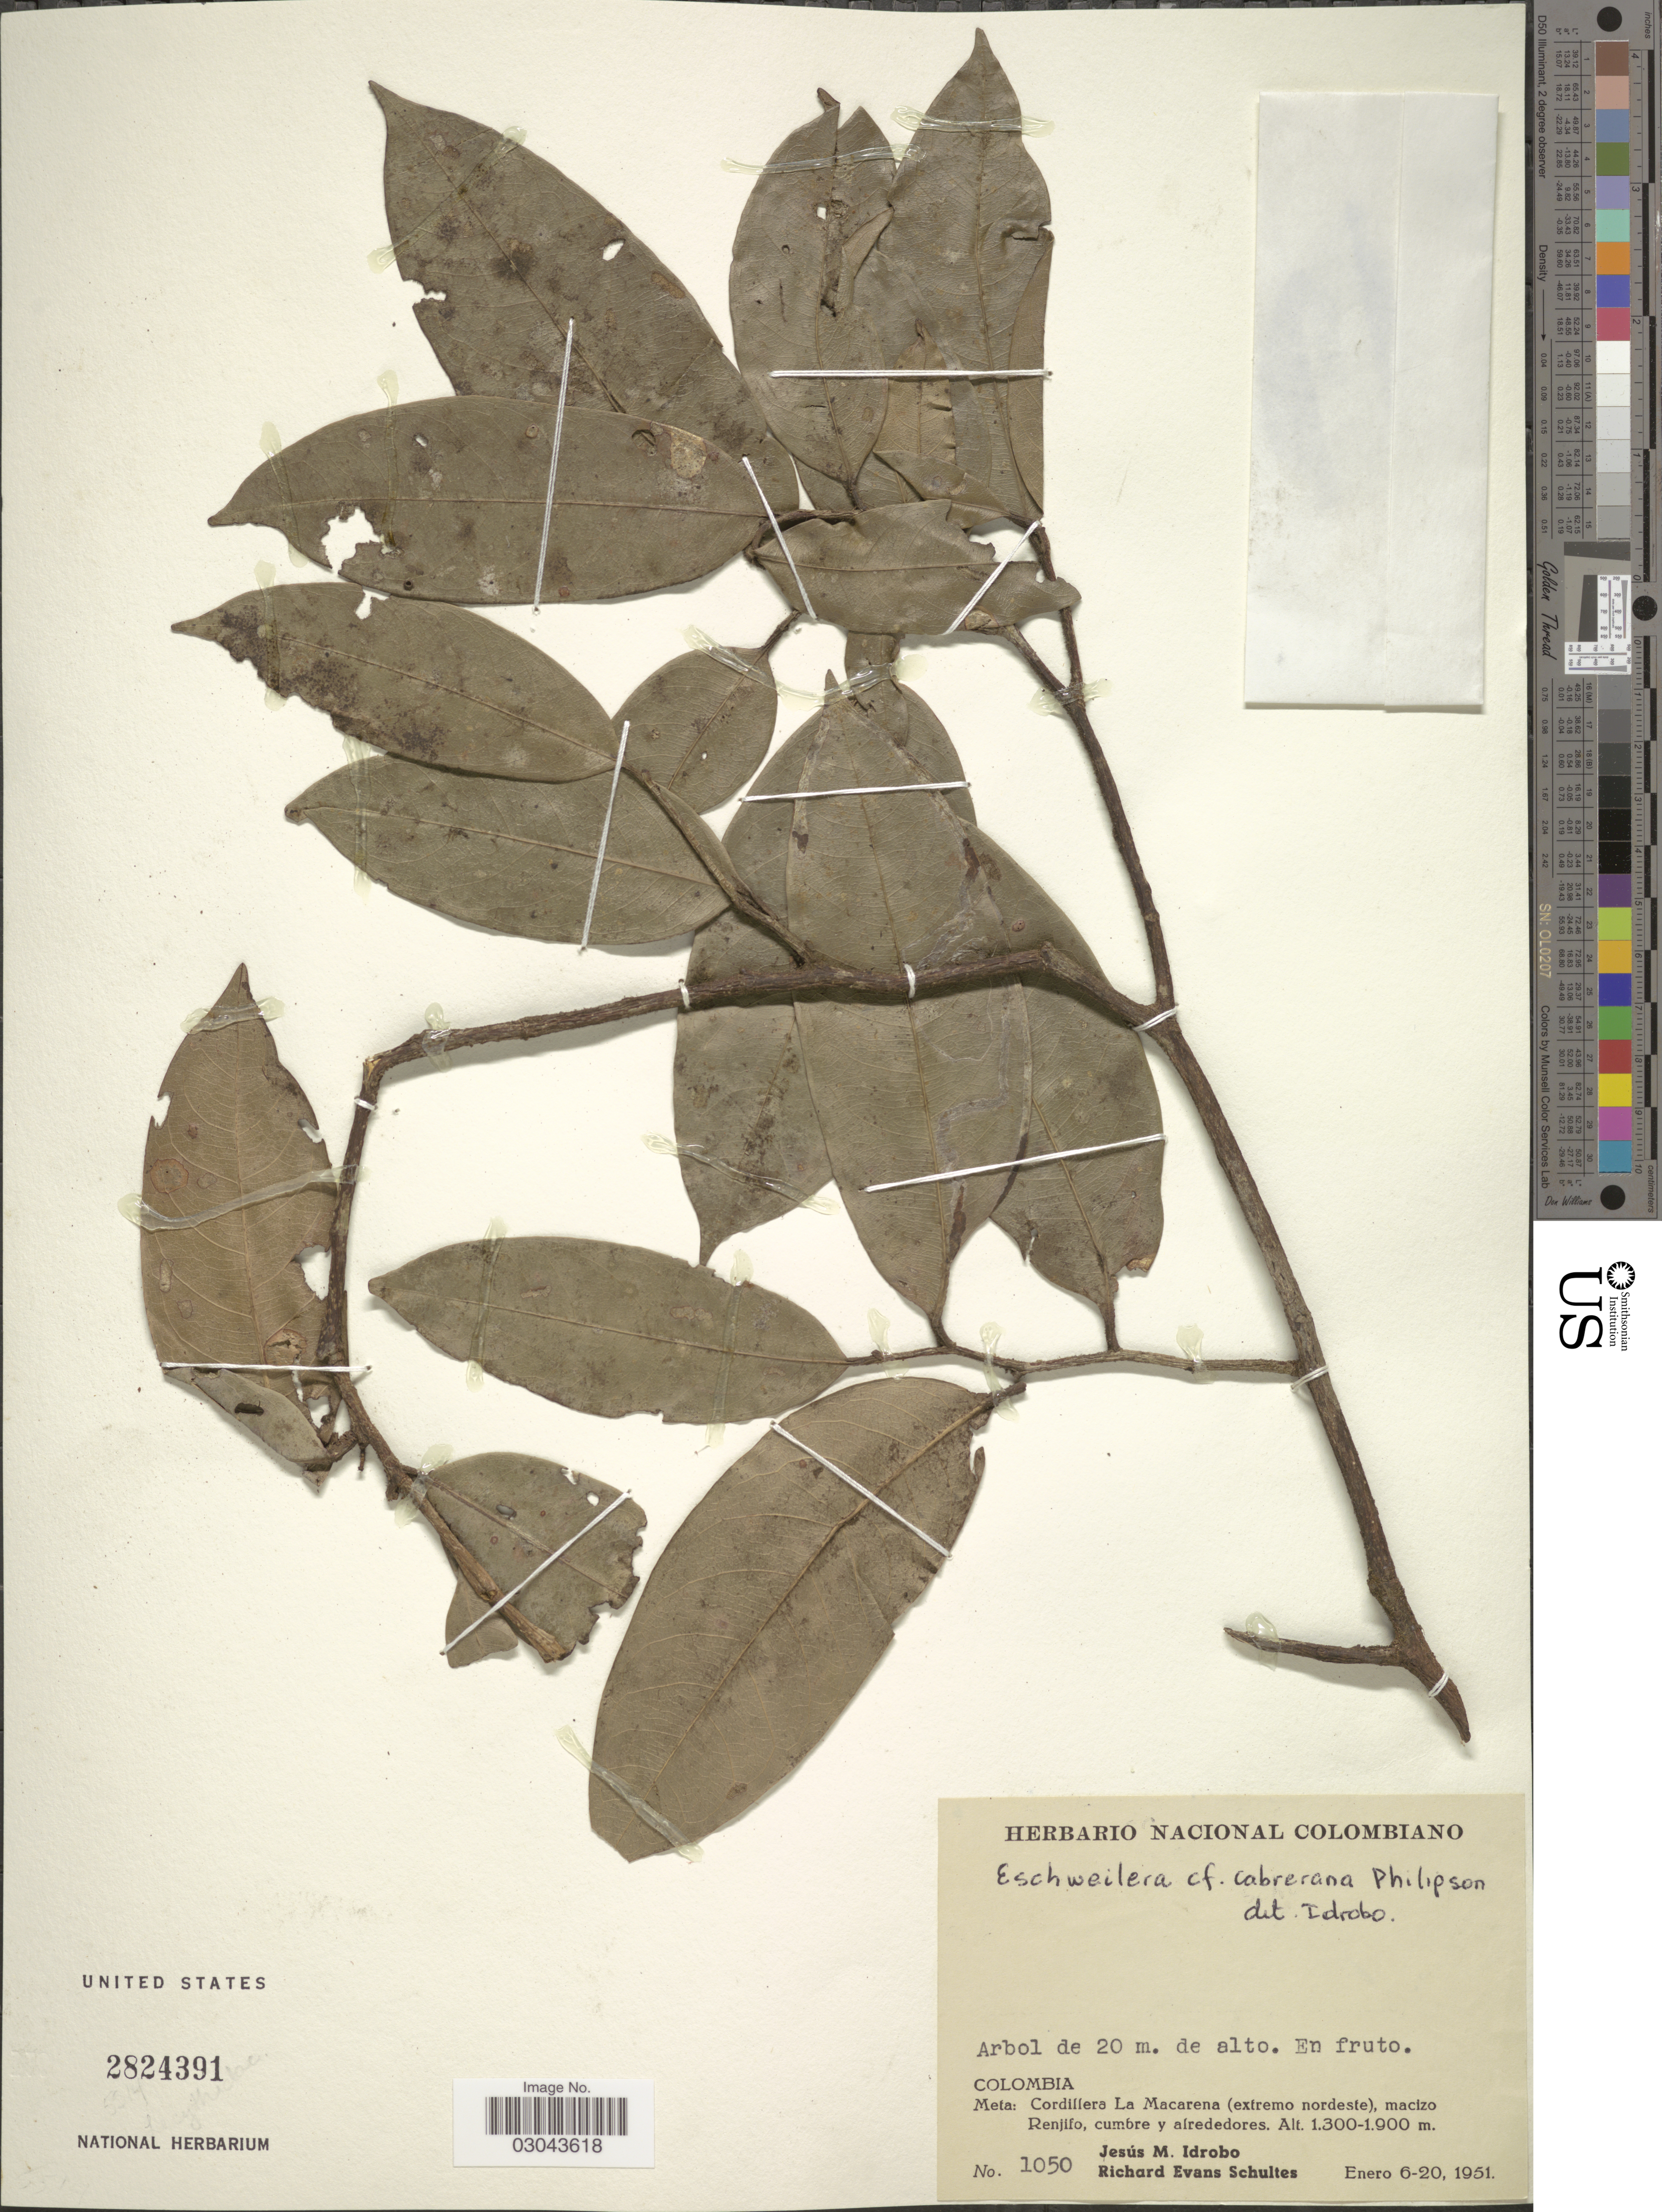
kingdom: Plantae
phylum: Tracheophyta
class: Magnoliopsida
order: Ericales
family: Lecythidaceae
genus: Eschweilera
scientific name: Eschweilera cabrarana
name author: Philipson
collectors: J. M. Idrobo & R. E. Schultes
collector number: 1050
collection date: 1951-01-06/1951-01-20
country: Colombia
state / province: Meta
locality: Cordillera La Macarena (extremo nordeste), macizo Renjifo, cumbre y alrededores.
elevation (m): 1300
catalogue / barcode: US 2824391